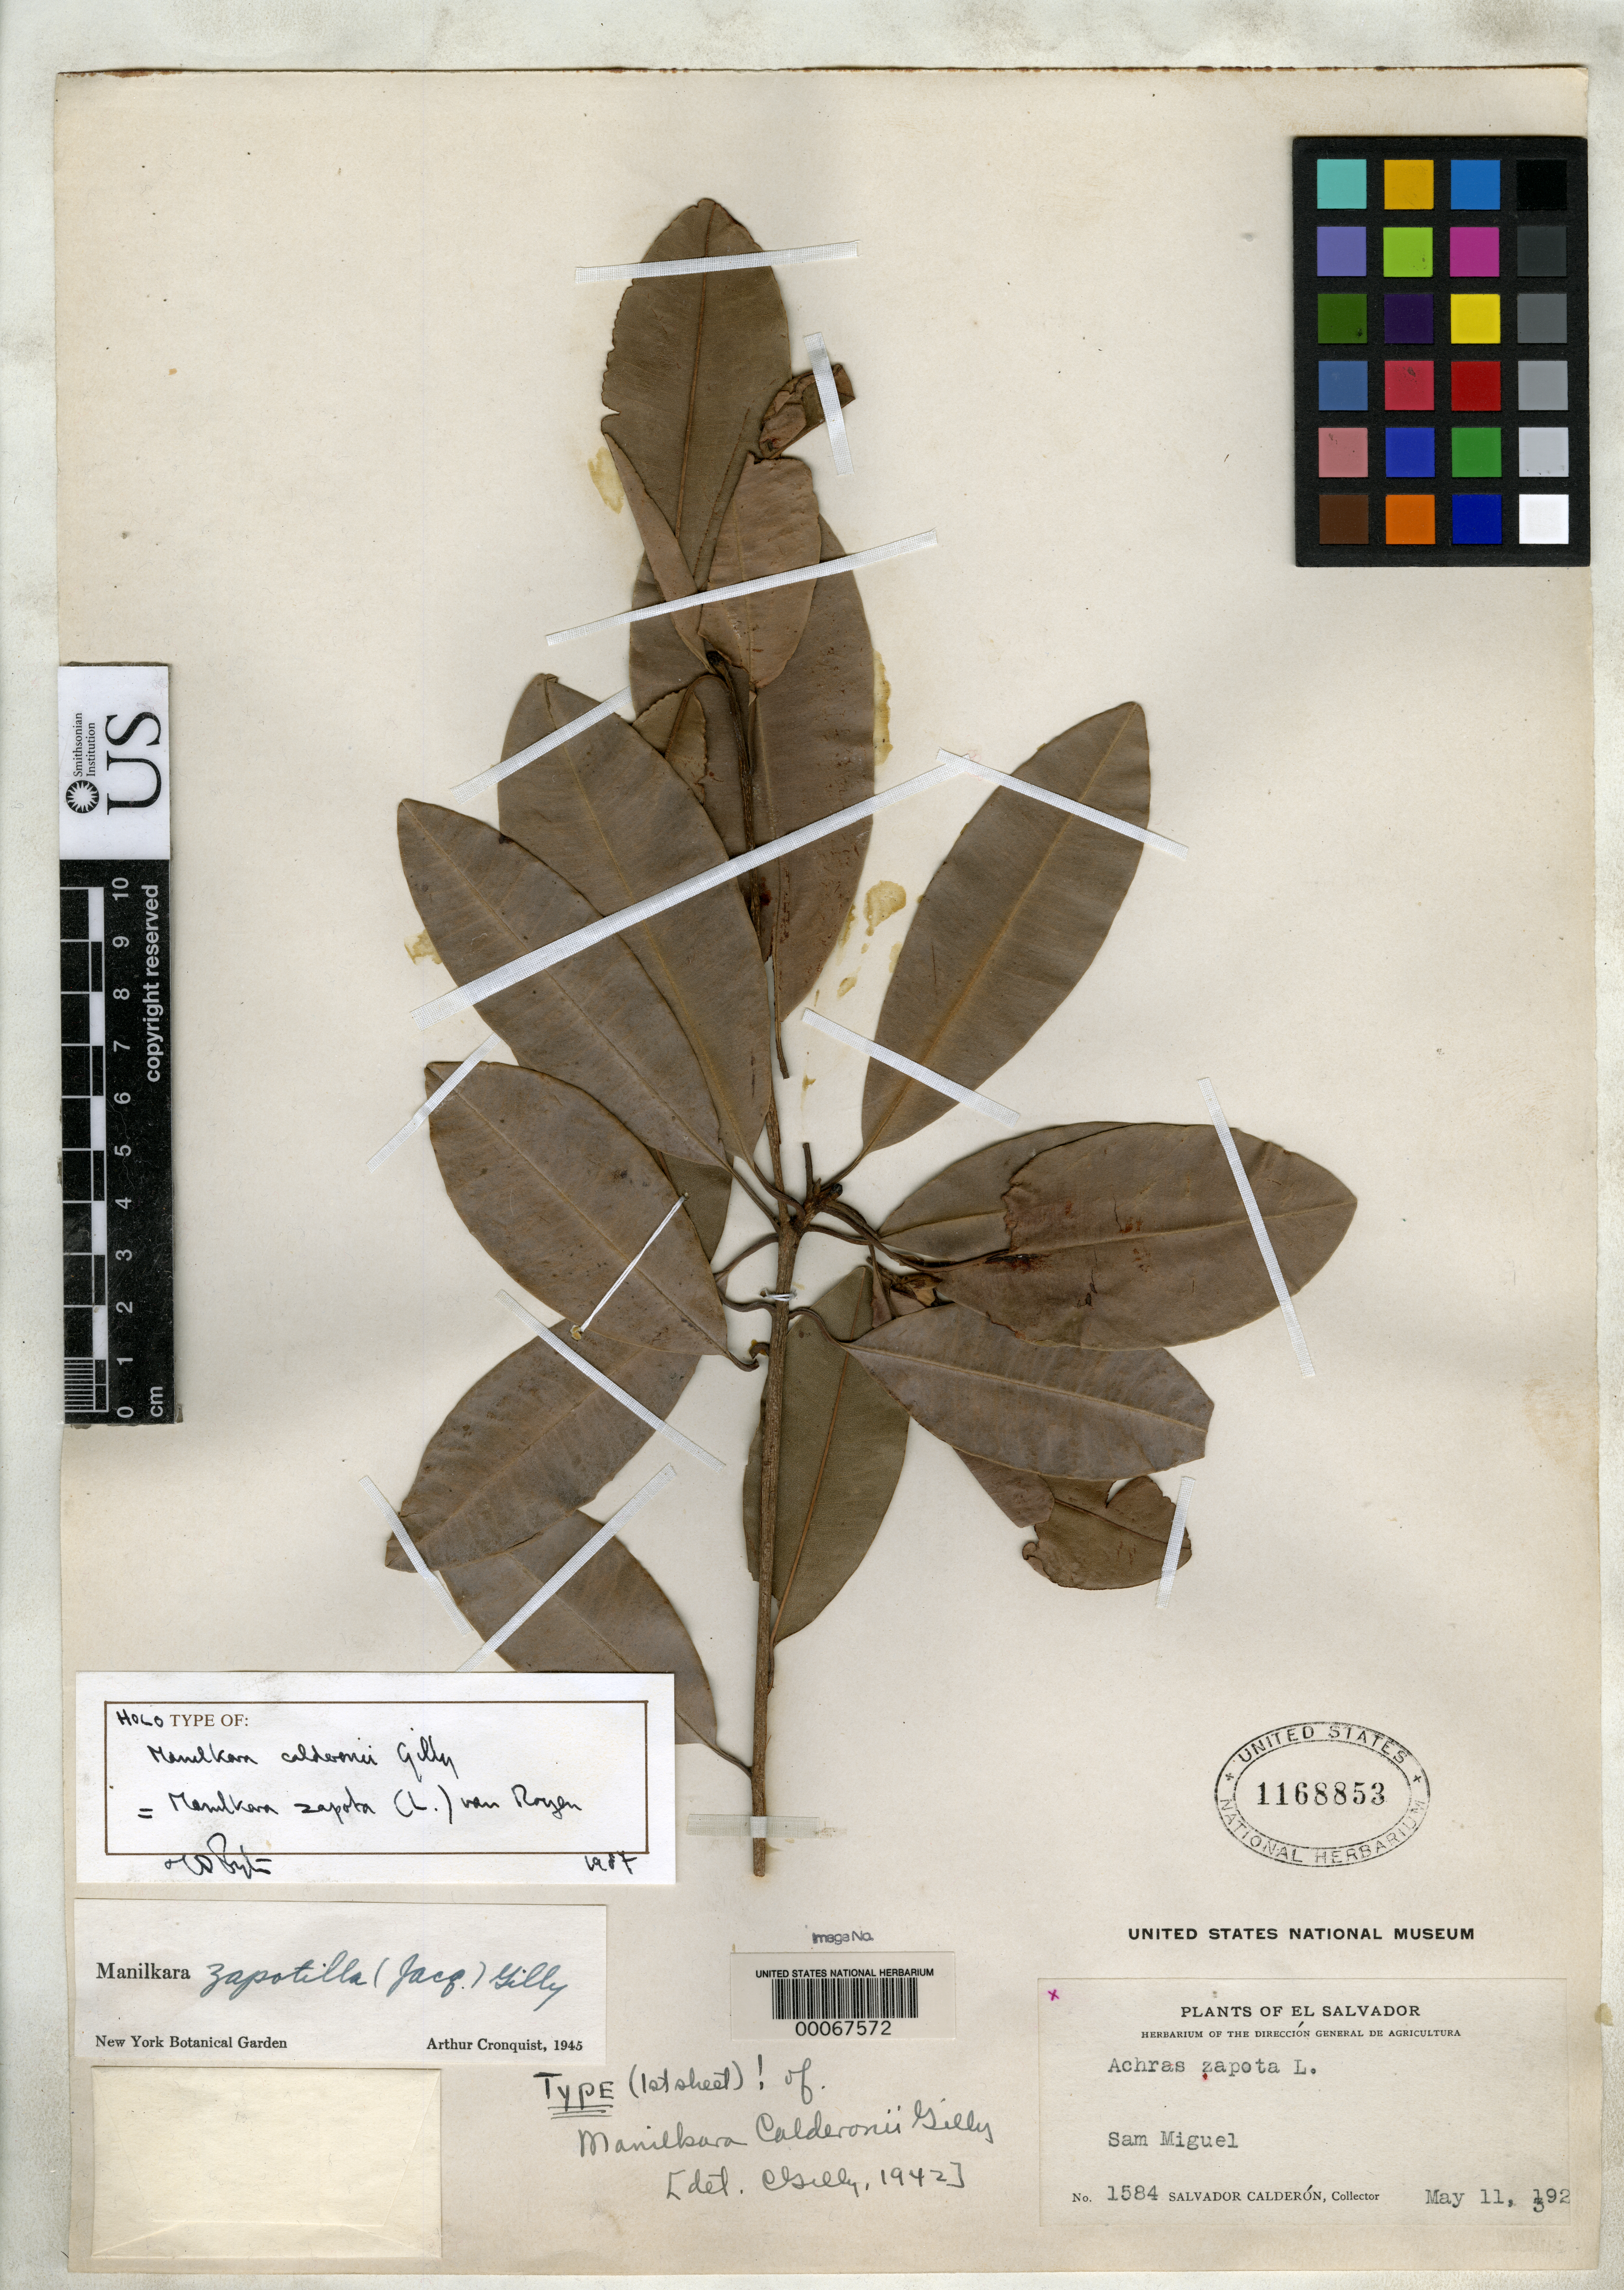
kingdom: Plantae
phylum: Tracheophyta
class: Magnoliopsida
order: Ericales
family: Sapotaceae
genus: Manilkara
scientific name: Manilkara calderonii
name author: Gilly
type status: Holotype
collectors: S. Calderón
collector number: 1584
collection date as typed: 11 May 1923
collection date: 1923-05-11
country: El Salvador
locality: San Miguel.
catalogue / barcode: US 1168853